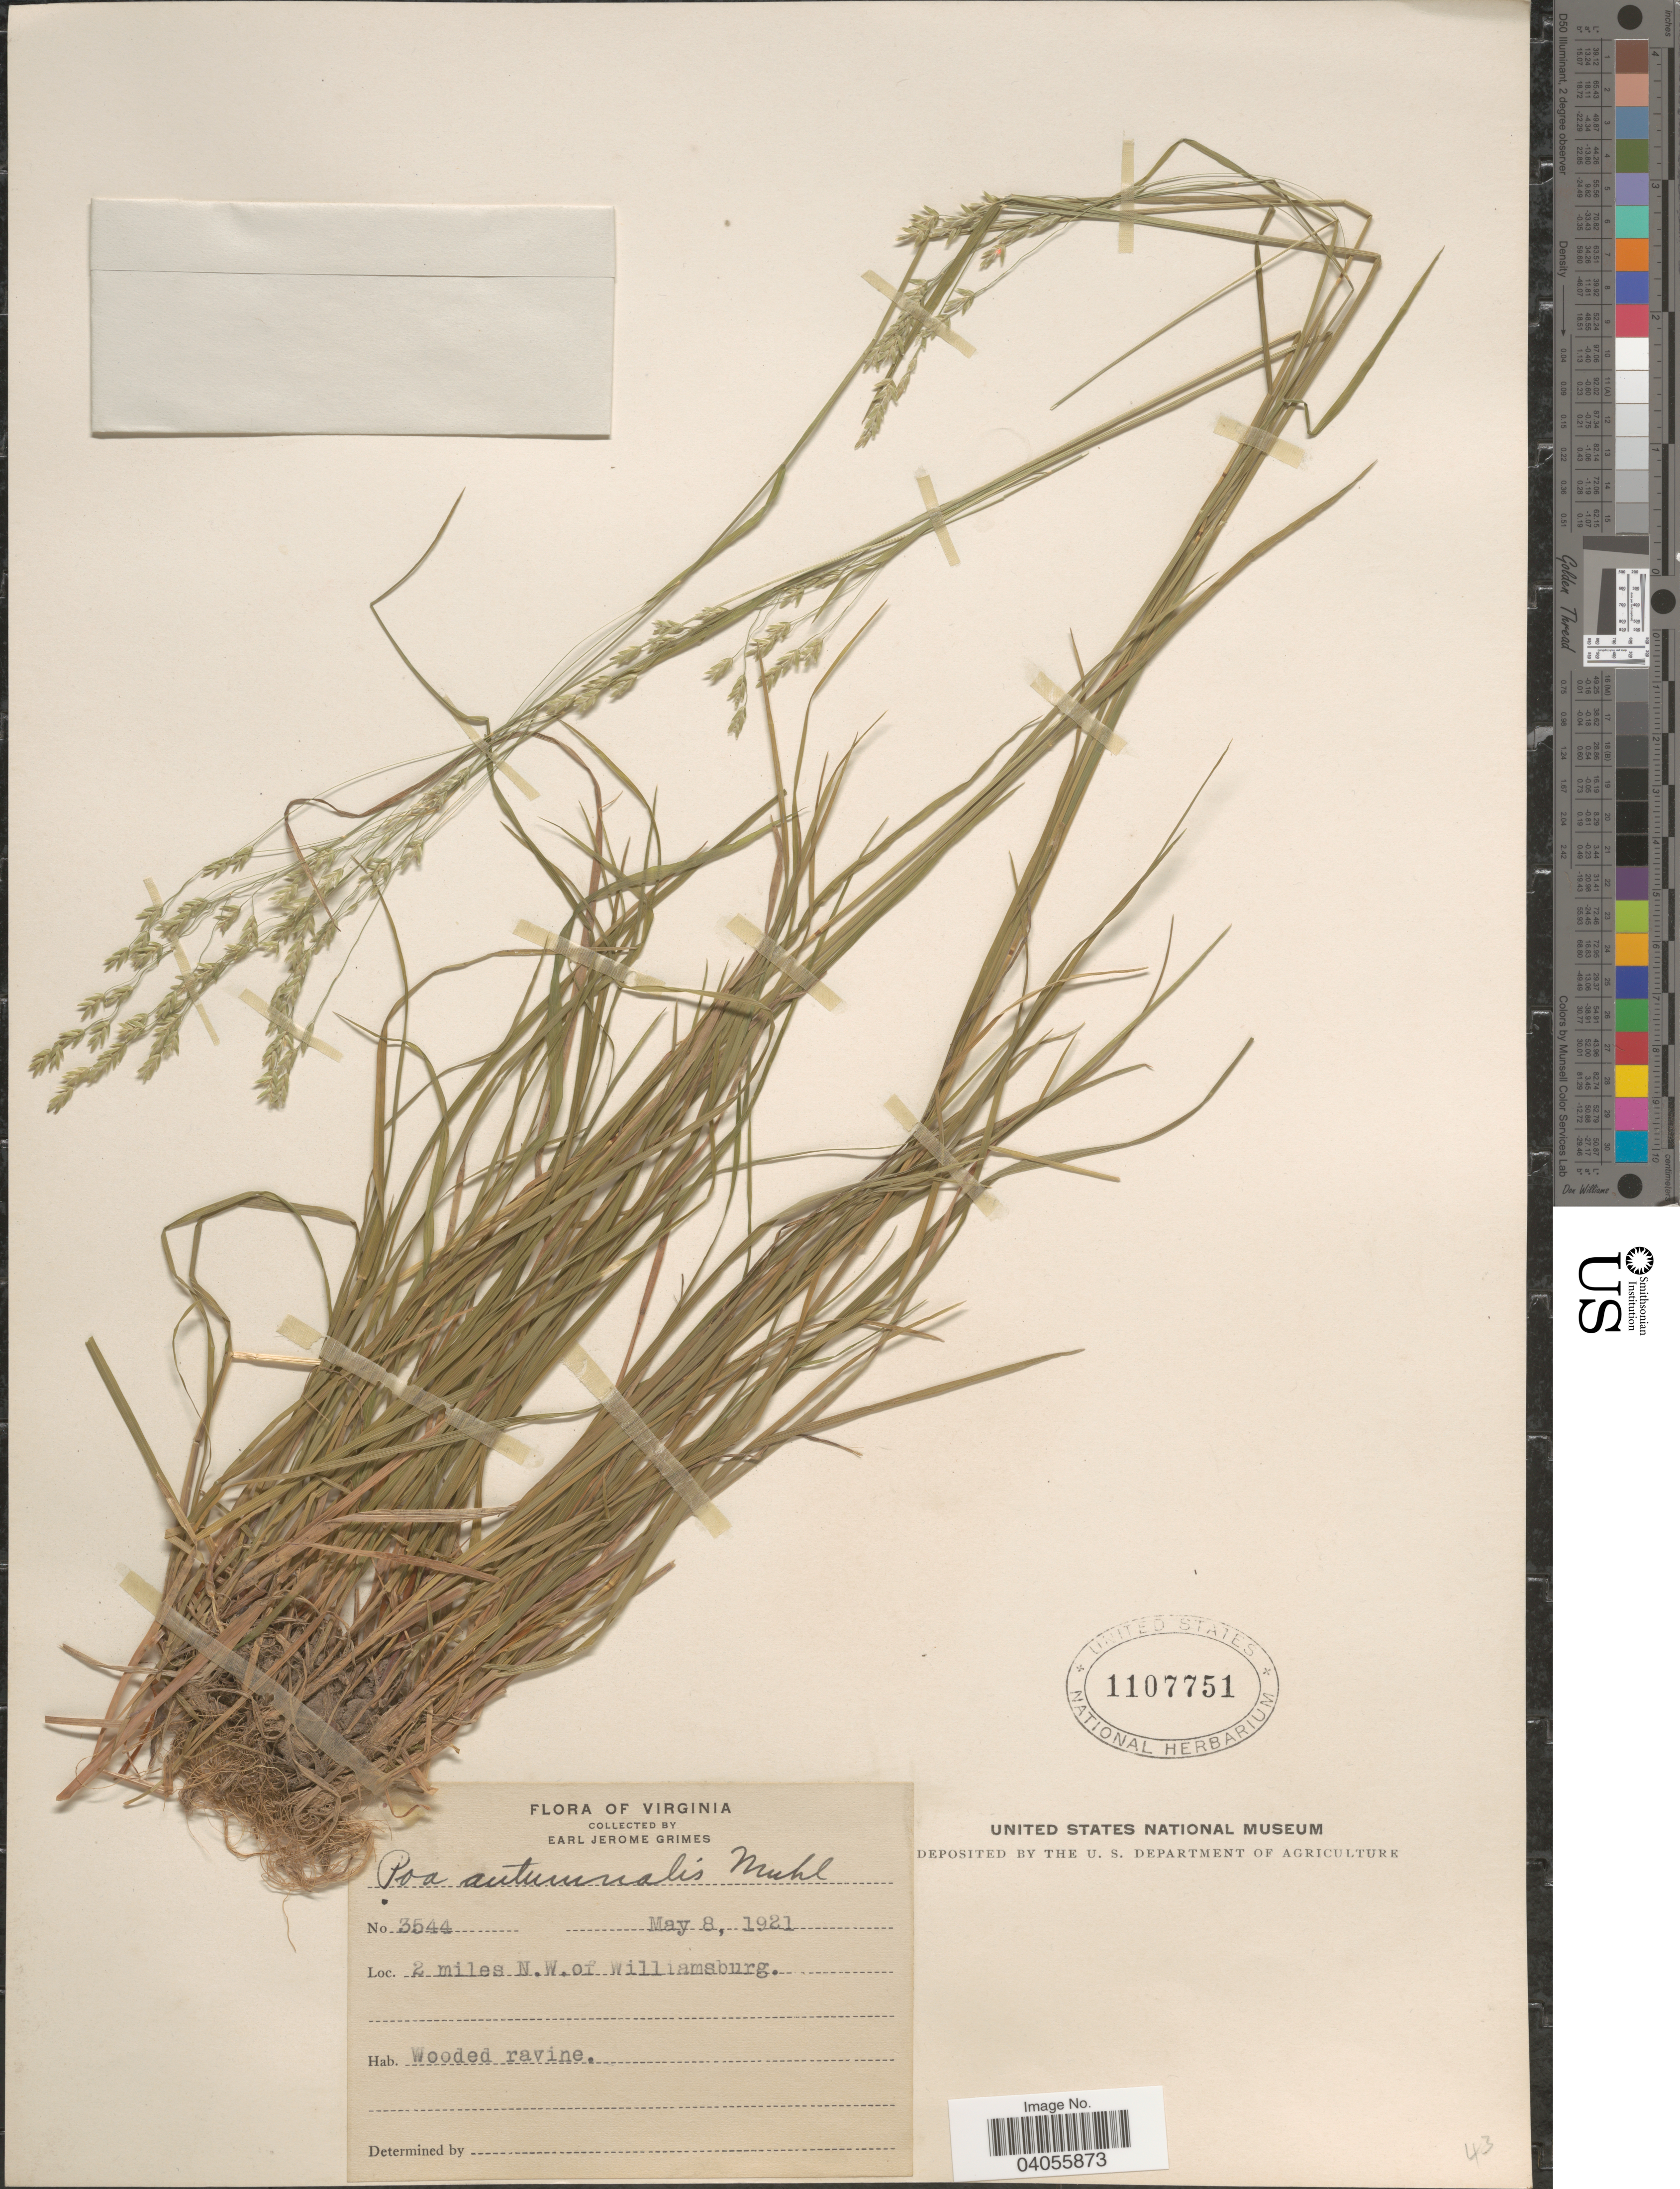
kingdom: Plantae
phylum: Tracheophyta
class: Liliopsida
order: Poales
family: Poaceae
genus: Poa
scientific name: Poa autumnalis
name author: Muhl. ex Elliott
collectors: E. J. Grimes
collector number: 3544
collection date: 1921-05-08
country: United States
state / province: Virginia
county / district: City of Williamsburg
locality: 2 miles N.W. of Williamsburg. Wooded ravine.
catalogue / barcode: US 1107751